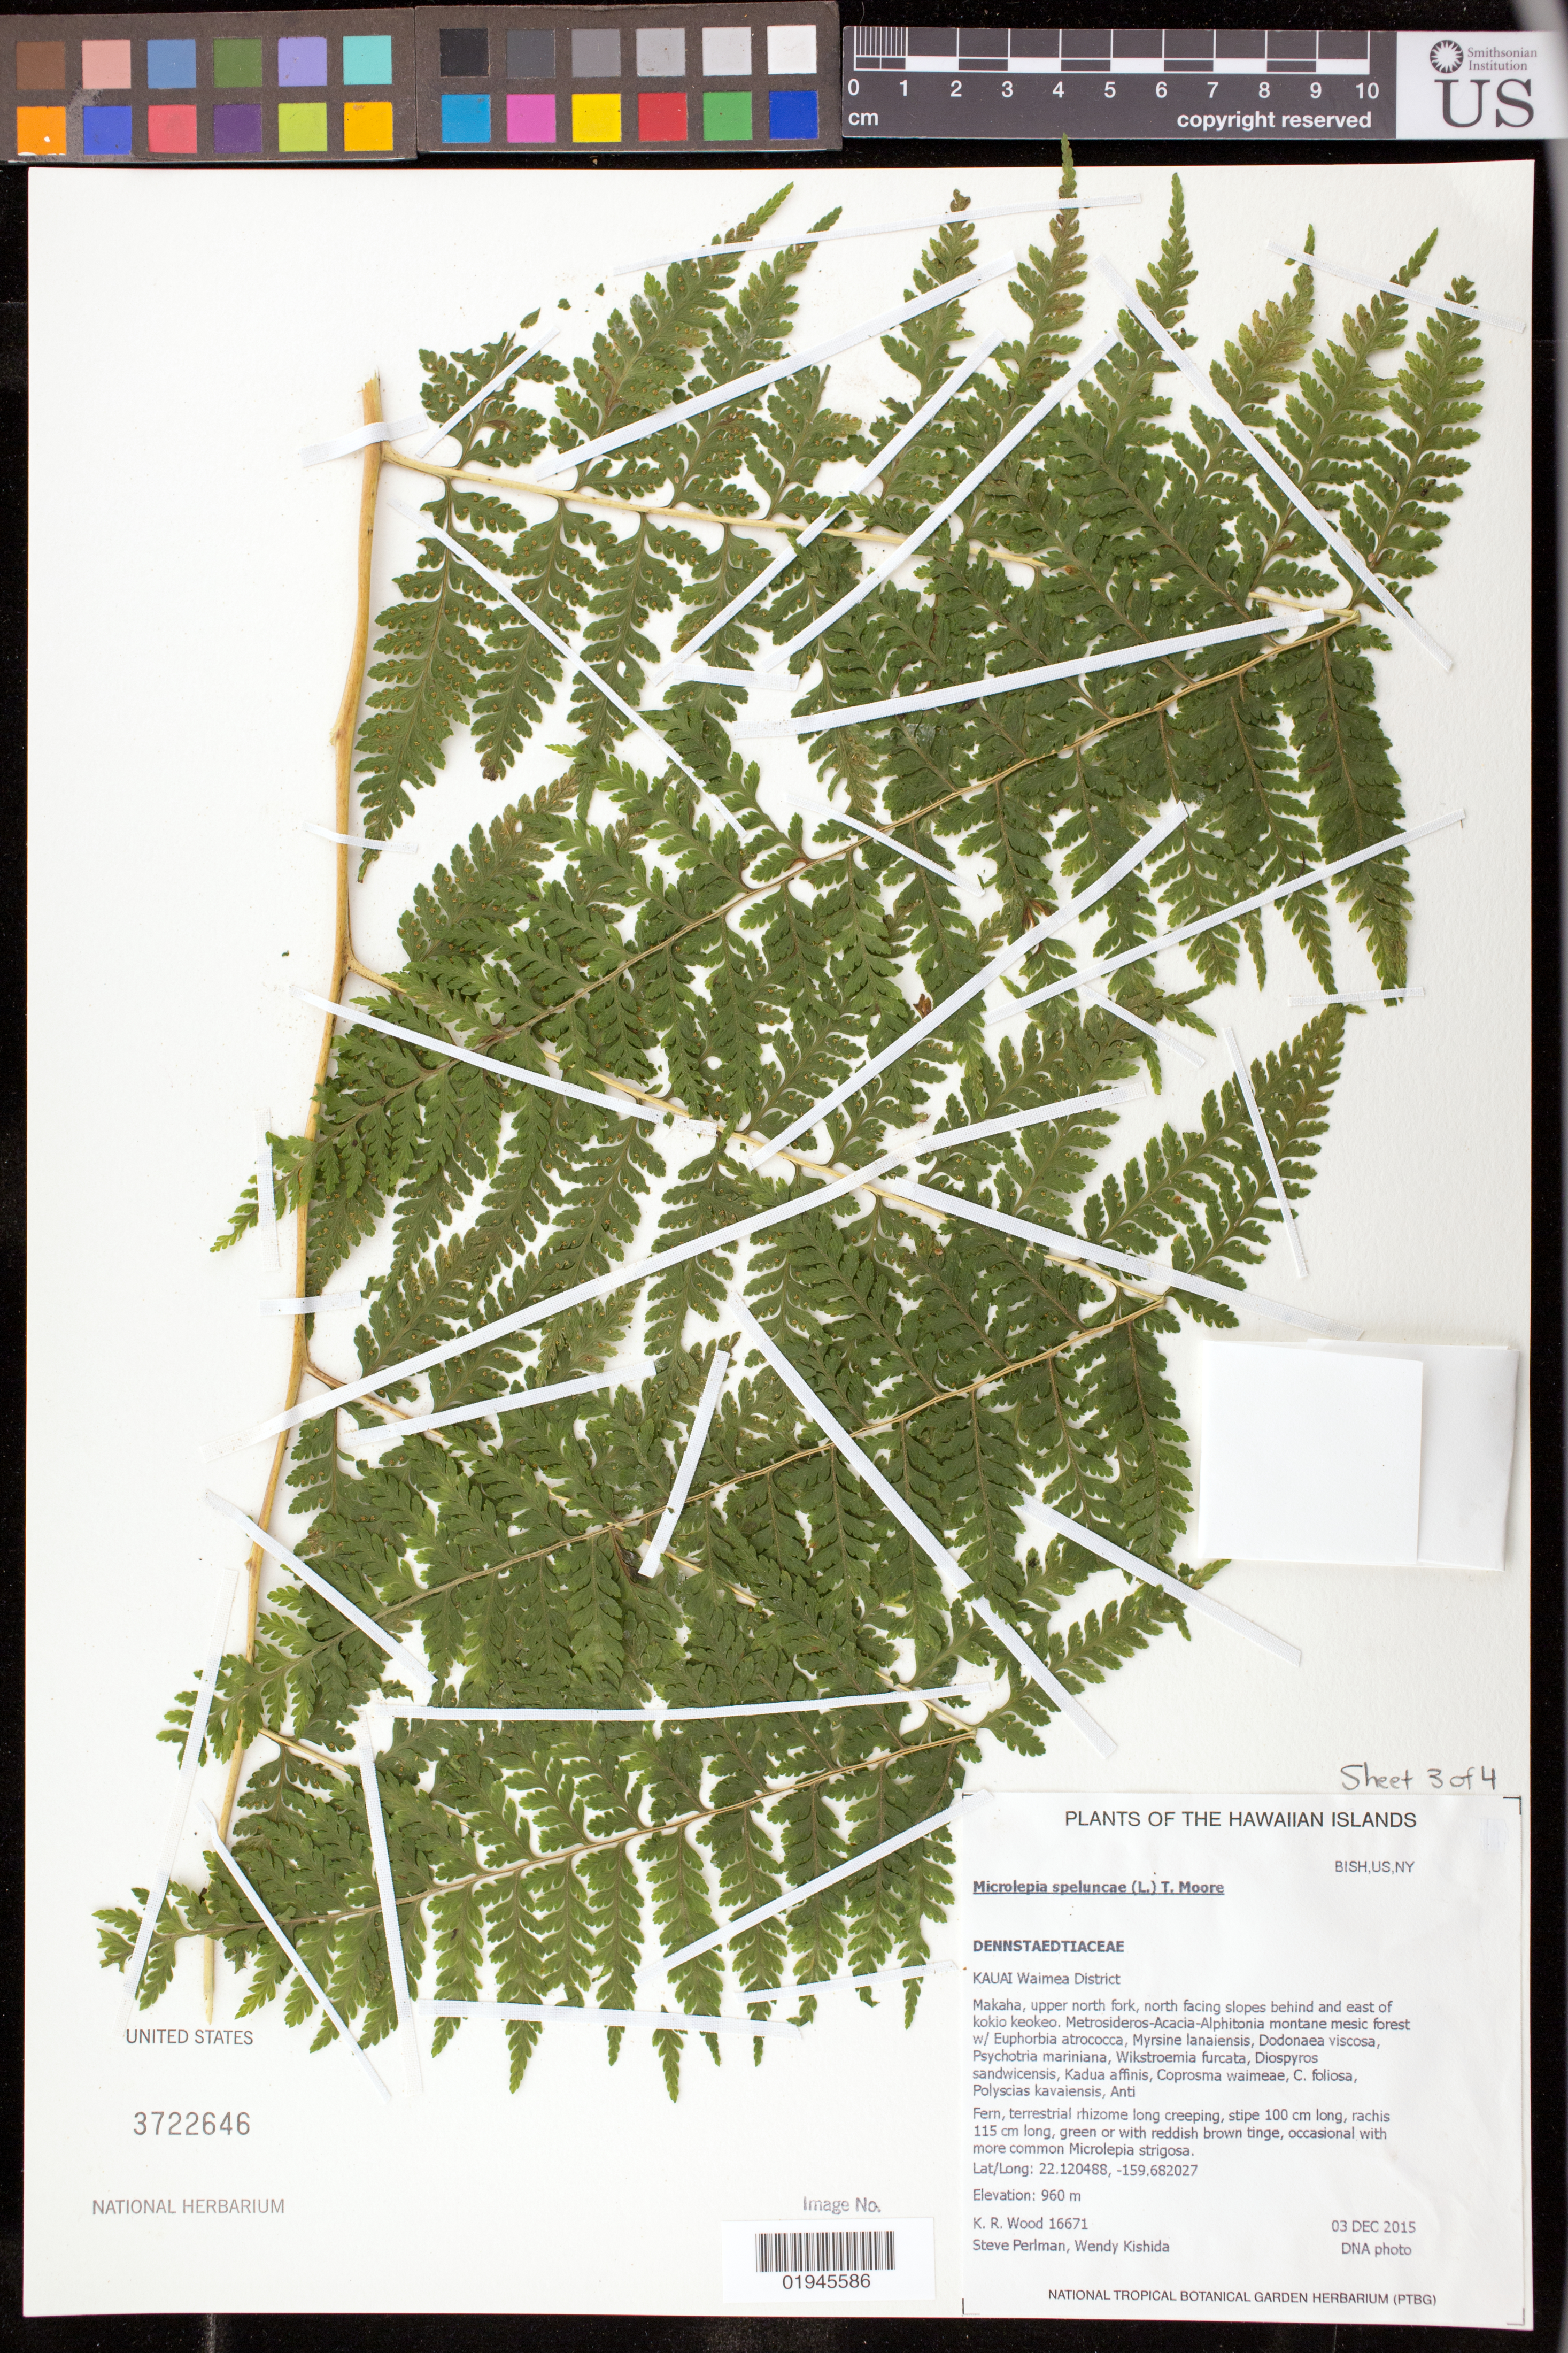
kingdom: Plantae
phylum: Tracheophyta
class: Polypodiopsida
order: Polypodiales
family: Dennstaedtiaceae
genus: Microlepia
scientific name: Microlepia speluncae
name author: (L.) T. Moore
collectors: K. R. Wood, S. P. Perlman & W. Kishida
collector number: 16671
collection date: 2015-12-03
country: United States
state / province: Hawaii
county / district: Kauai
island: Kaua'i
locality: Waimea District, Makaha, upper north fork, north facing slopes behind and east of Kokio Keokeo.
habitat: Montane mesic forest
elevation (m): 960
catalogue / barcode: US 3722646